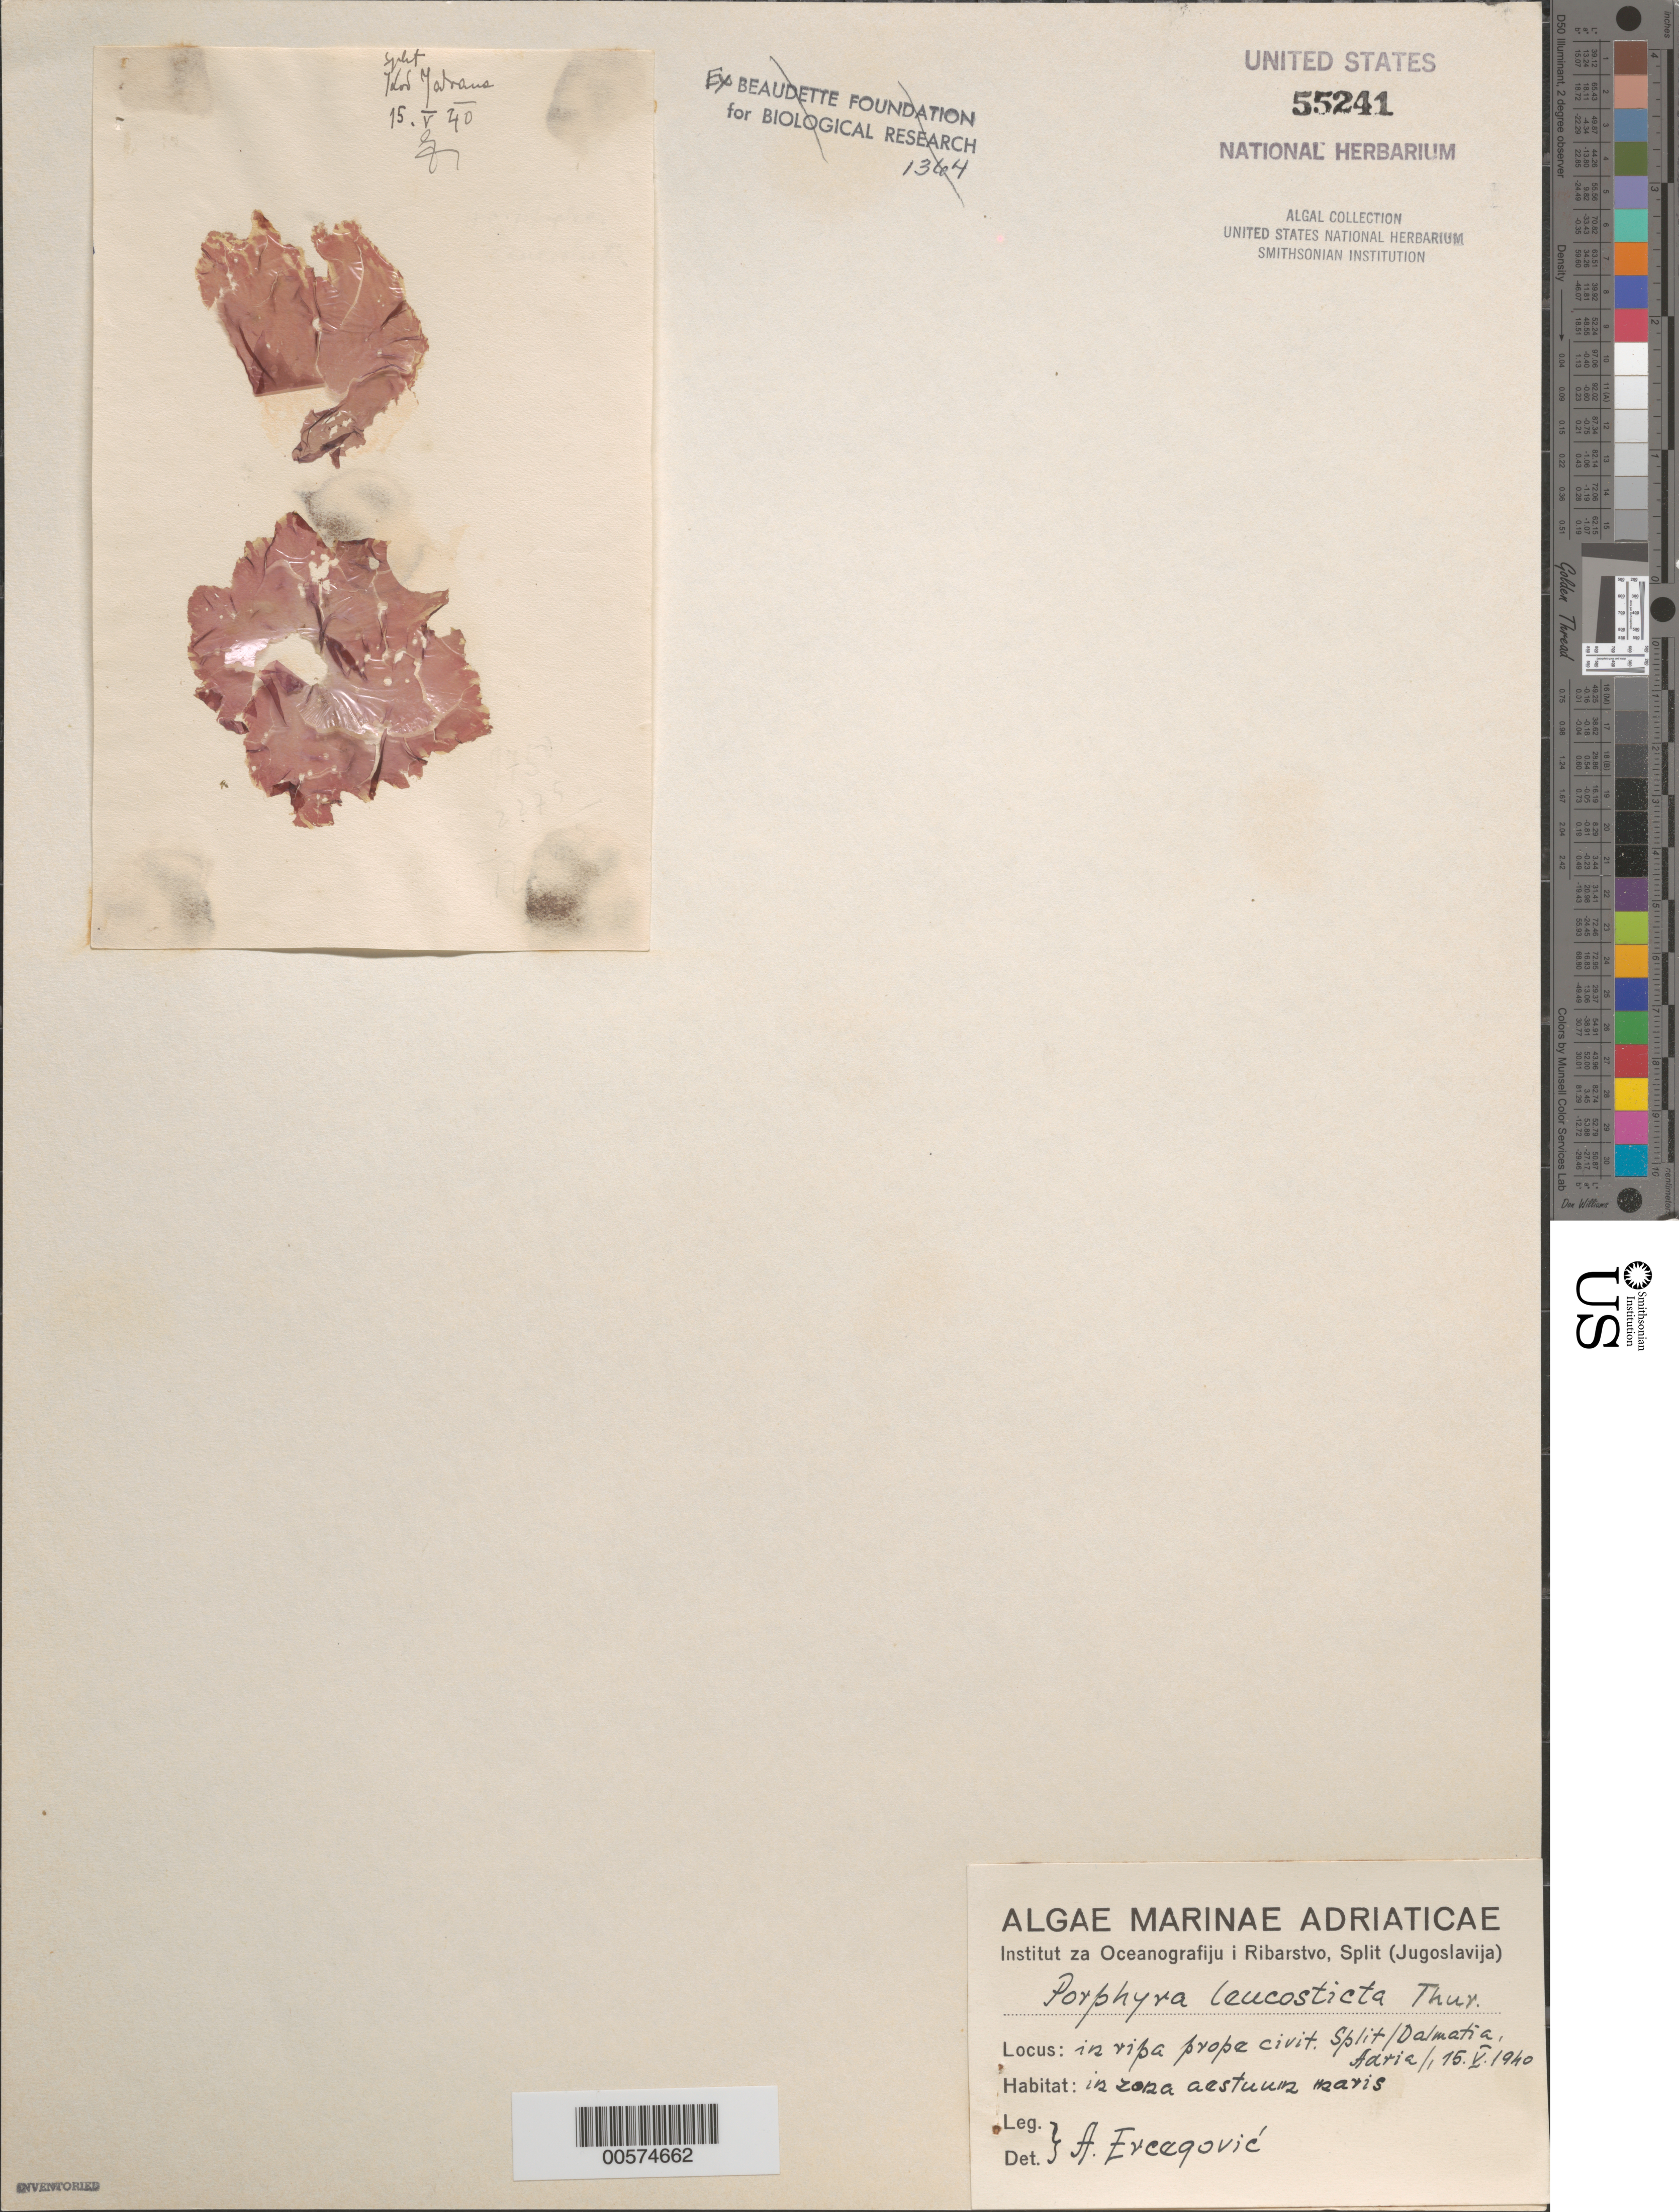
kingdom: Plantae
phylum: Rhodophyta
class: Bangiophyceae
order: Bangiales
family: Bangiaceae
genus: Pyropia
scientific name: Pyropia leucosticta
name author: (Thuret) Neefus & J. Brodie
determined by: Algae name updating Project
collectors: A. Ercegovic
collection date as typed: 15 May 1940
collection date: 1940-05-15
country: Croatia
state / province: Split-Dalmatia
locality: Adriatic Sea (Adria). near Split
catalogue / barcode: US 55241